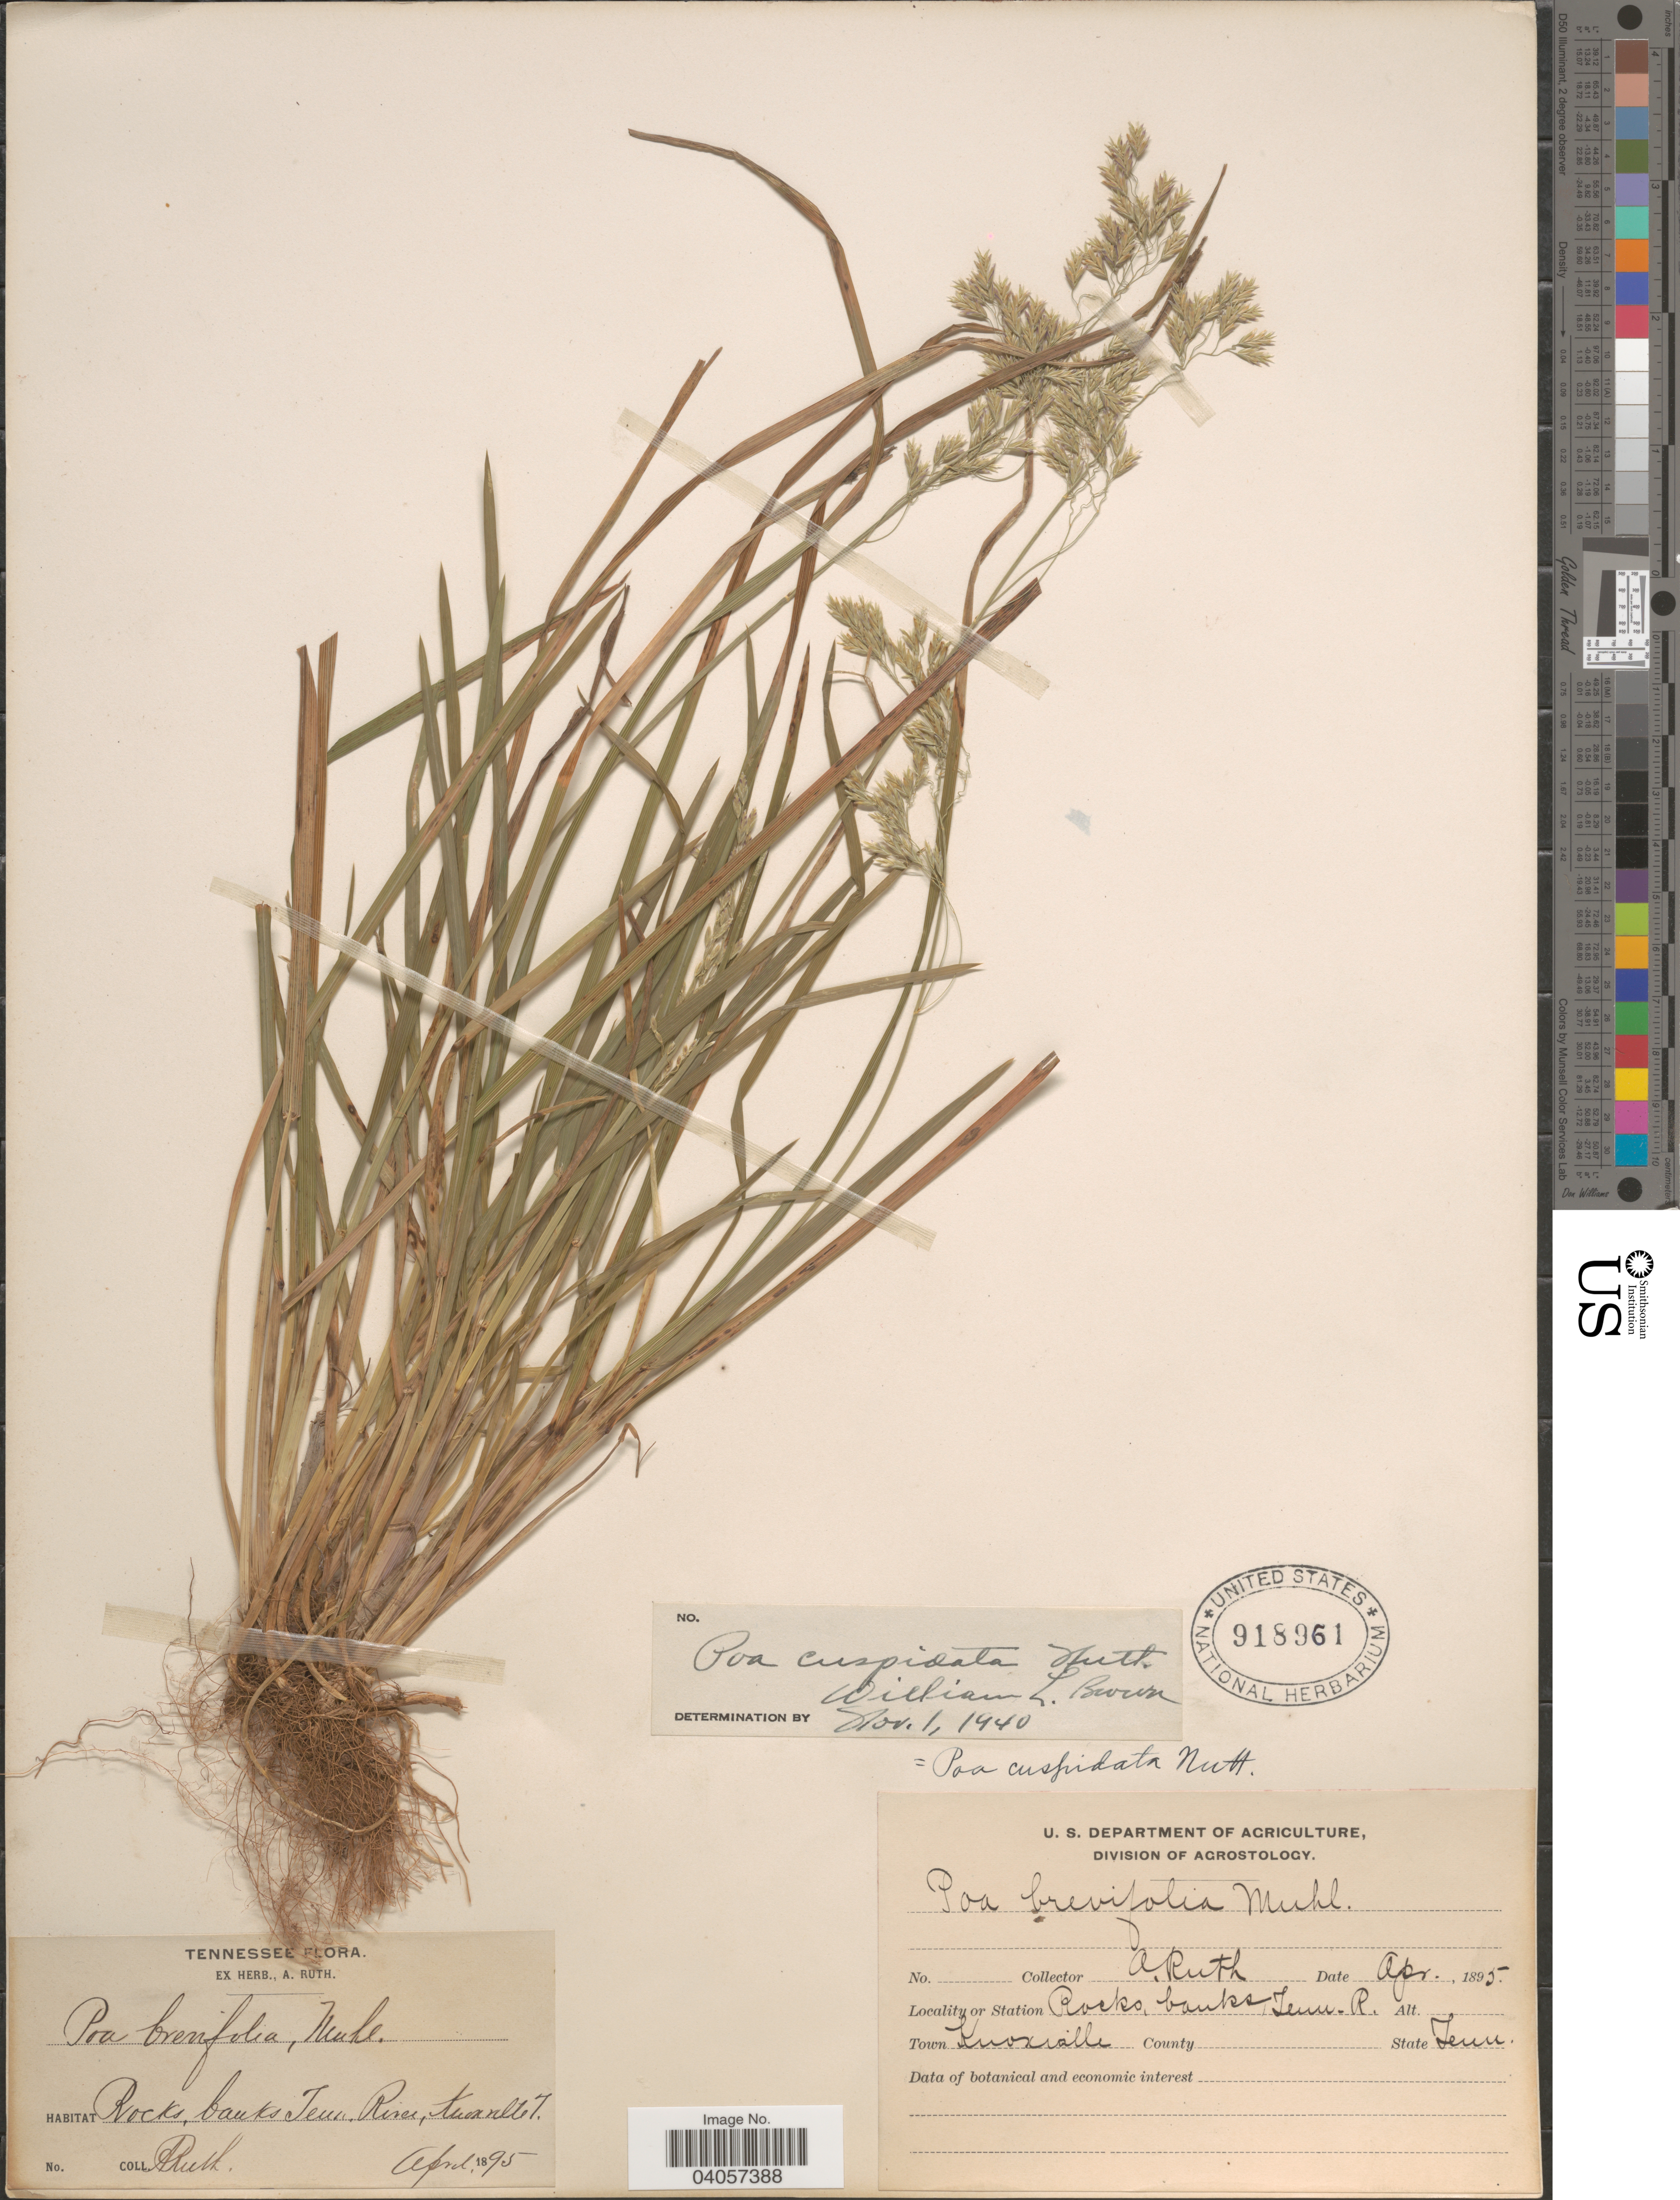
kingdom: Plantae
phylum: Tracheophyta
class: Liliopsida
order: Poales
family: Poaceae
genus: Poa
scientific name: Poa cuspidata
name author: Nutt.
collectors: A. Ruth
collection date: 1895-04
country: United States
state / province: Tennessee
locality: Rocks, banks Tenn. River. Town Knoxville.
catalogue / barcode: US 918961